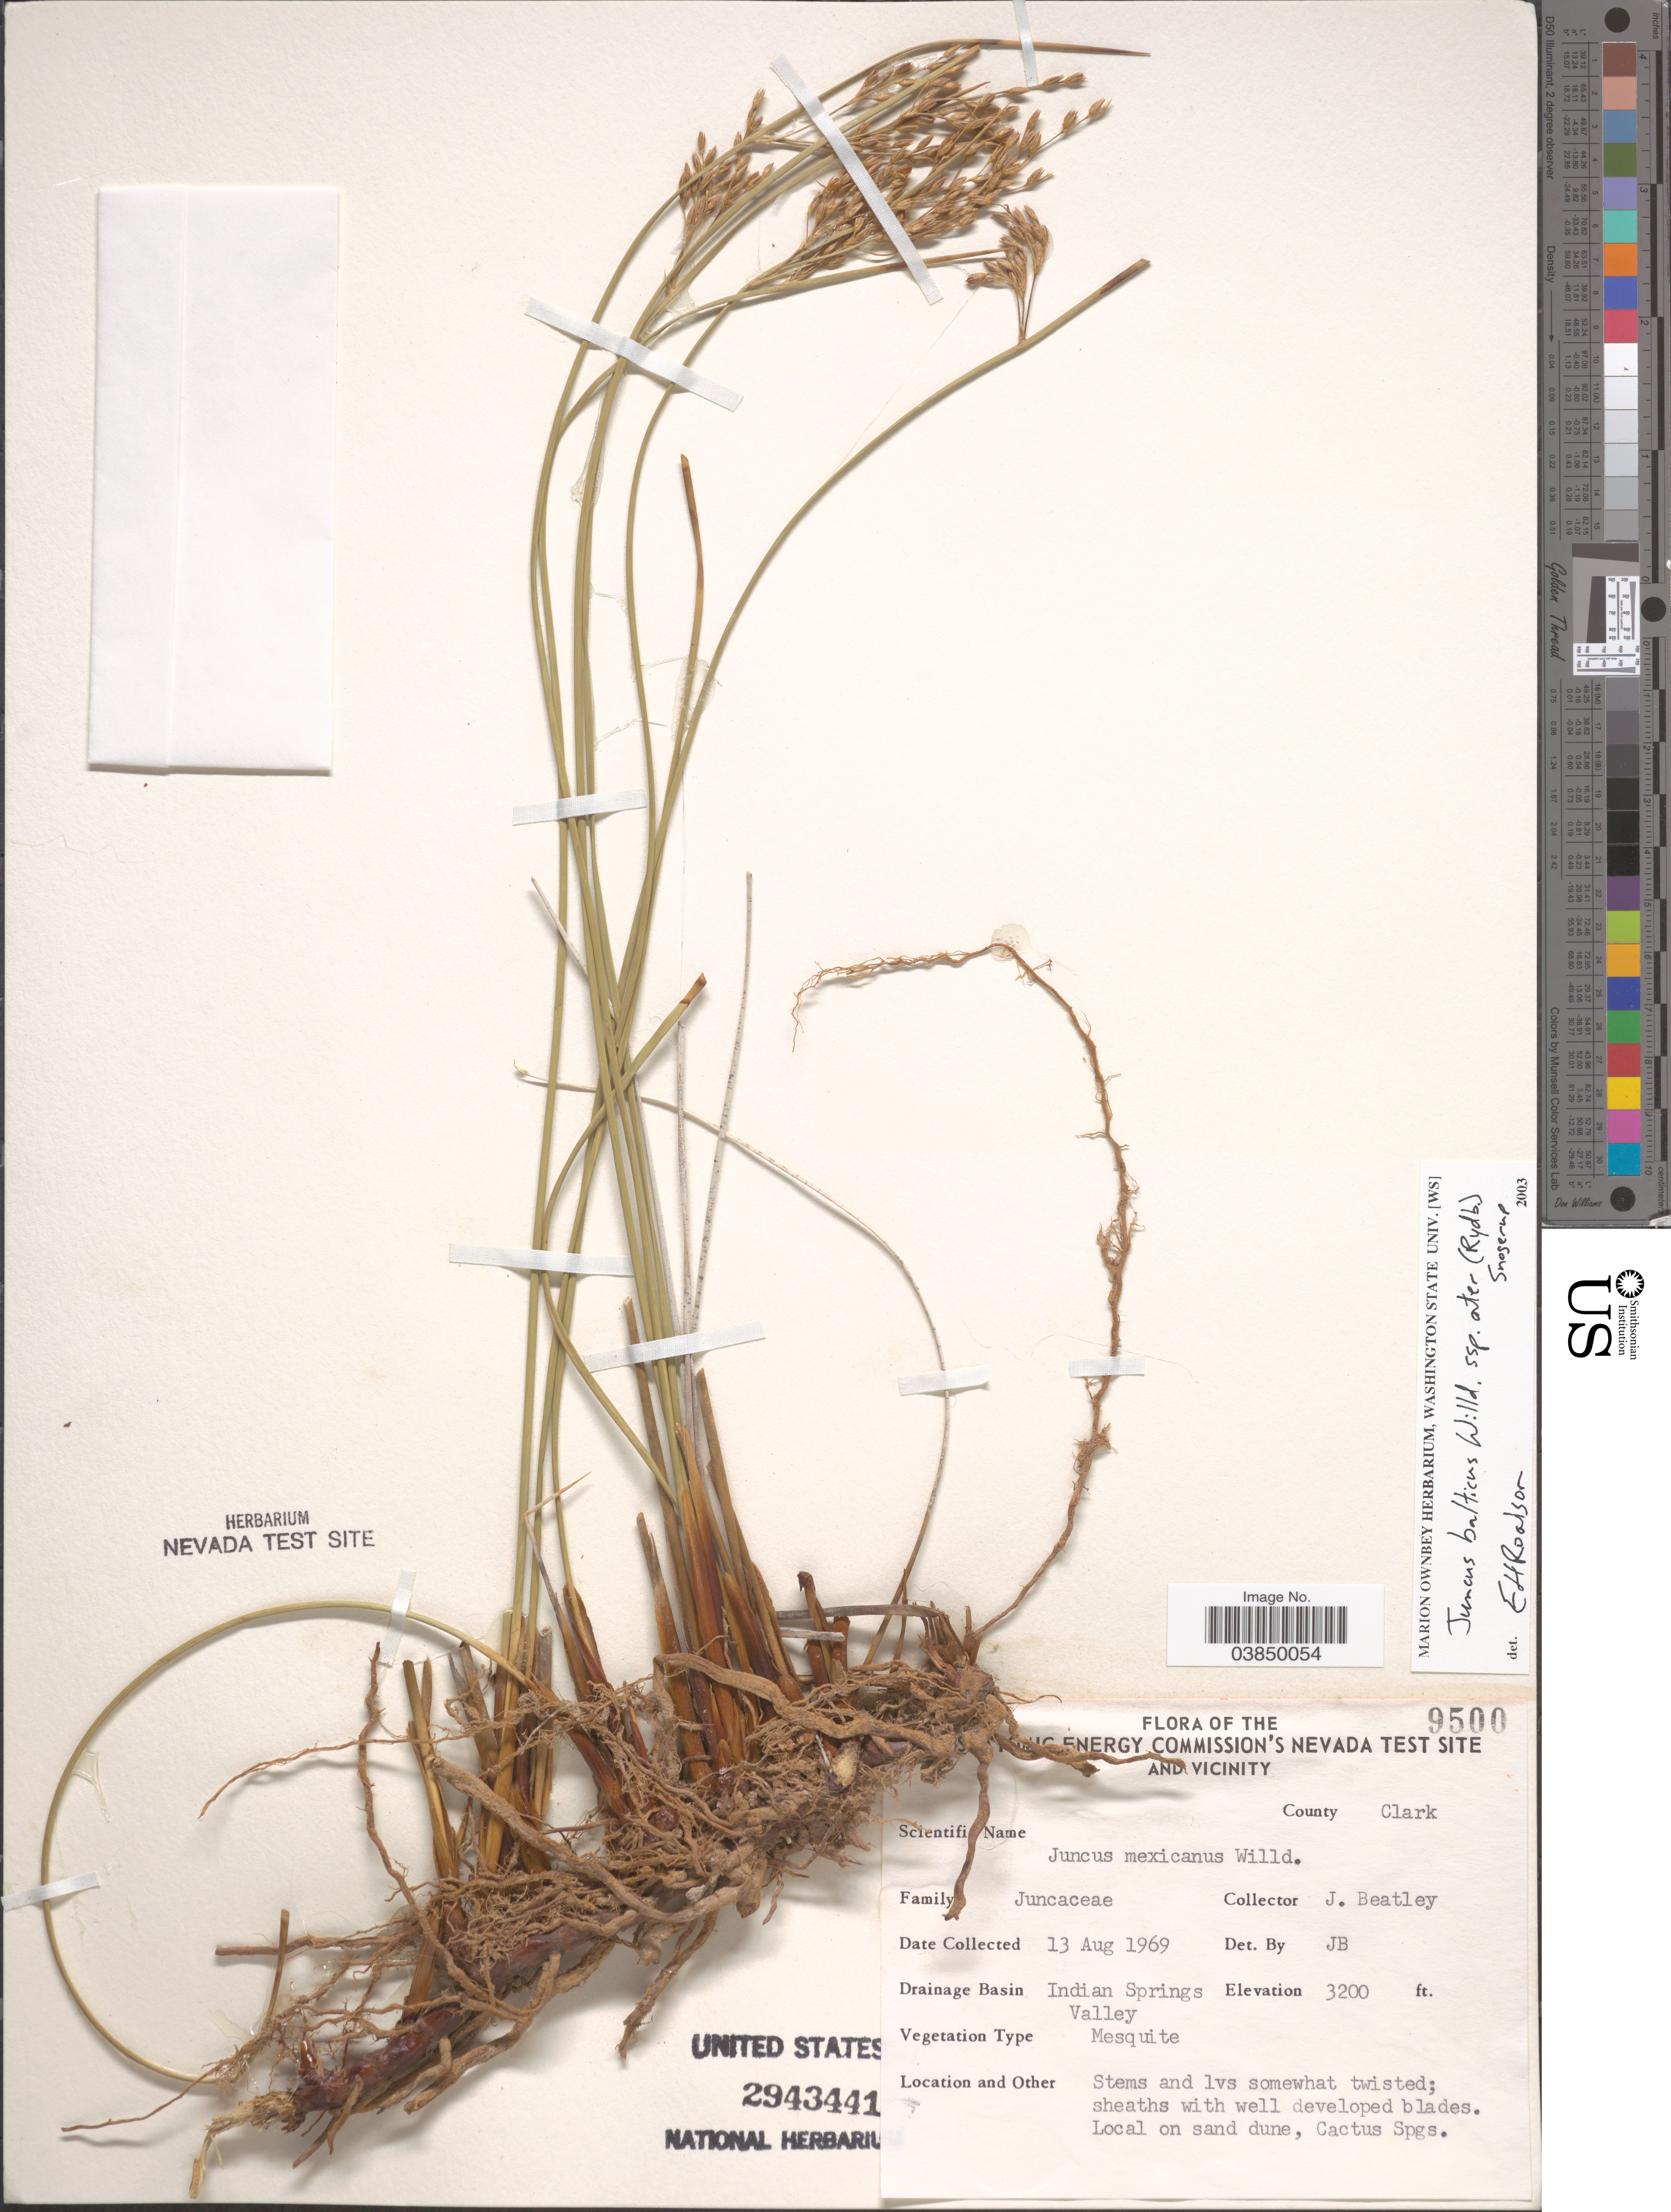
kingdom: Plantae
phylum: Tracheophyta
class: Liliopsida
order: Poales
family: Juncaceae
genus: Juncus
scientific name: Juncus balticus subsp. ater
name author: (Rydb.) Snogerup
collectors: J. C. Beatley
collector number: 9500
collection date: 1969-08-13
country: United States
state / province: Nevada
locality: The USA Atomic Energy Commission's Nevada Test Site and Vicinity. County Clark. Drainage Basin. Indian Springs Valley.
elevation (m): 975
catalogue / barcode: US 2943441